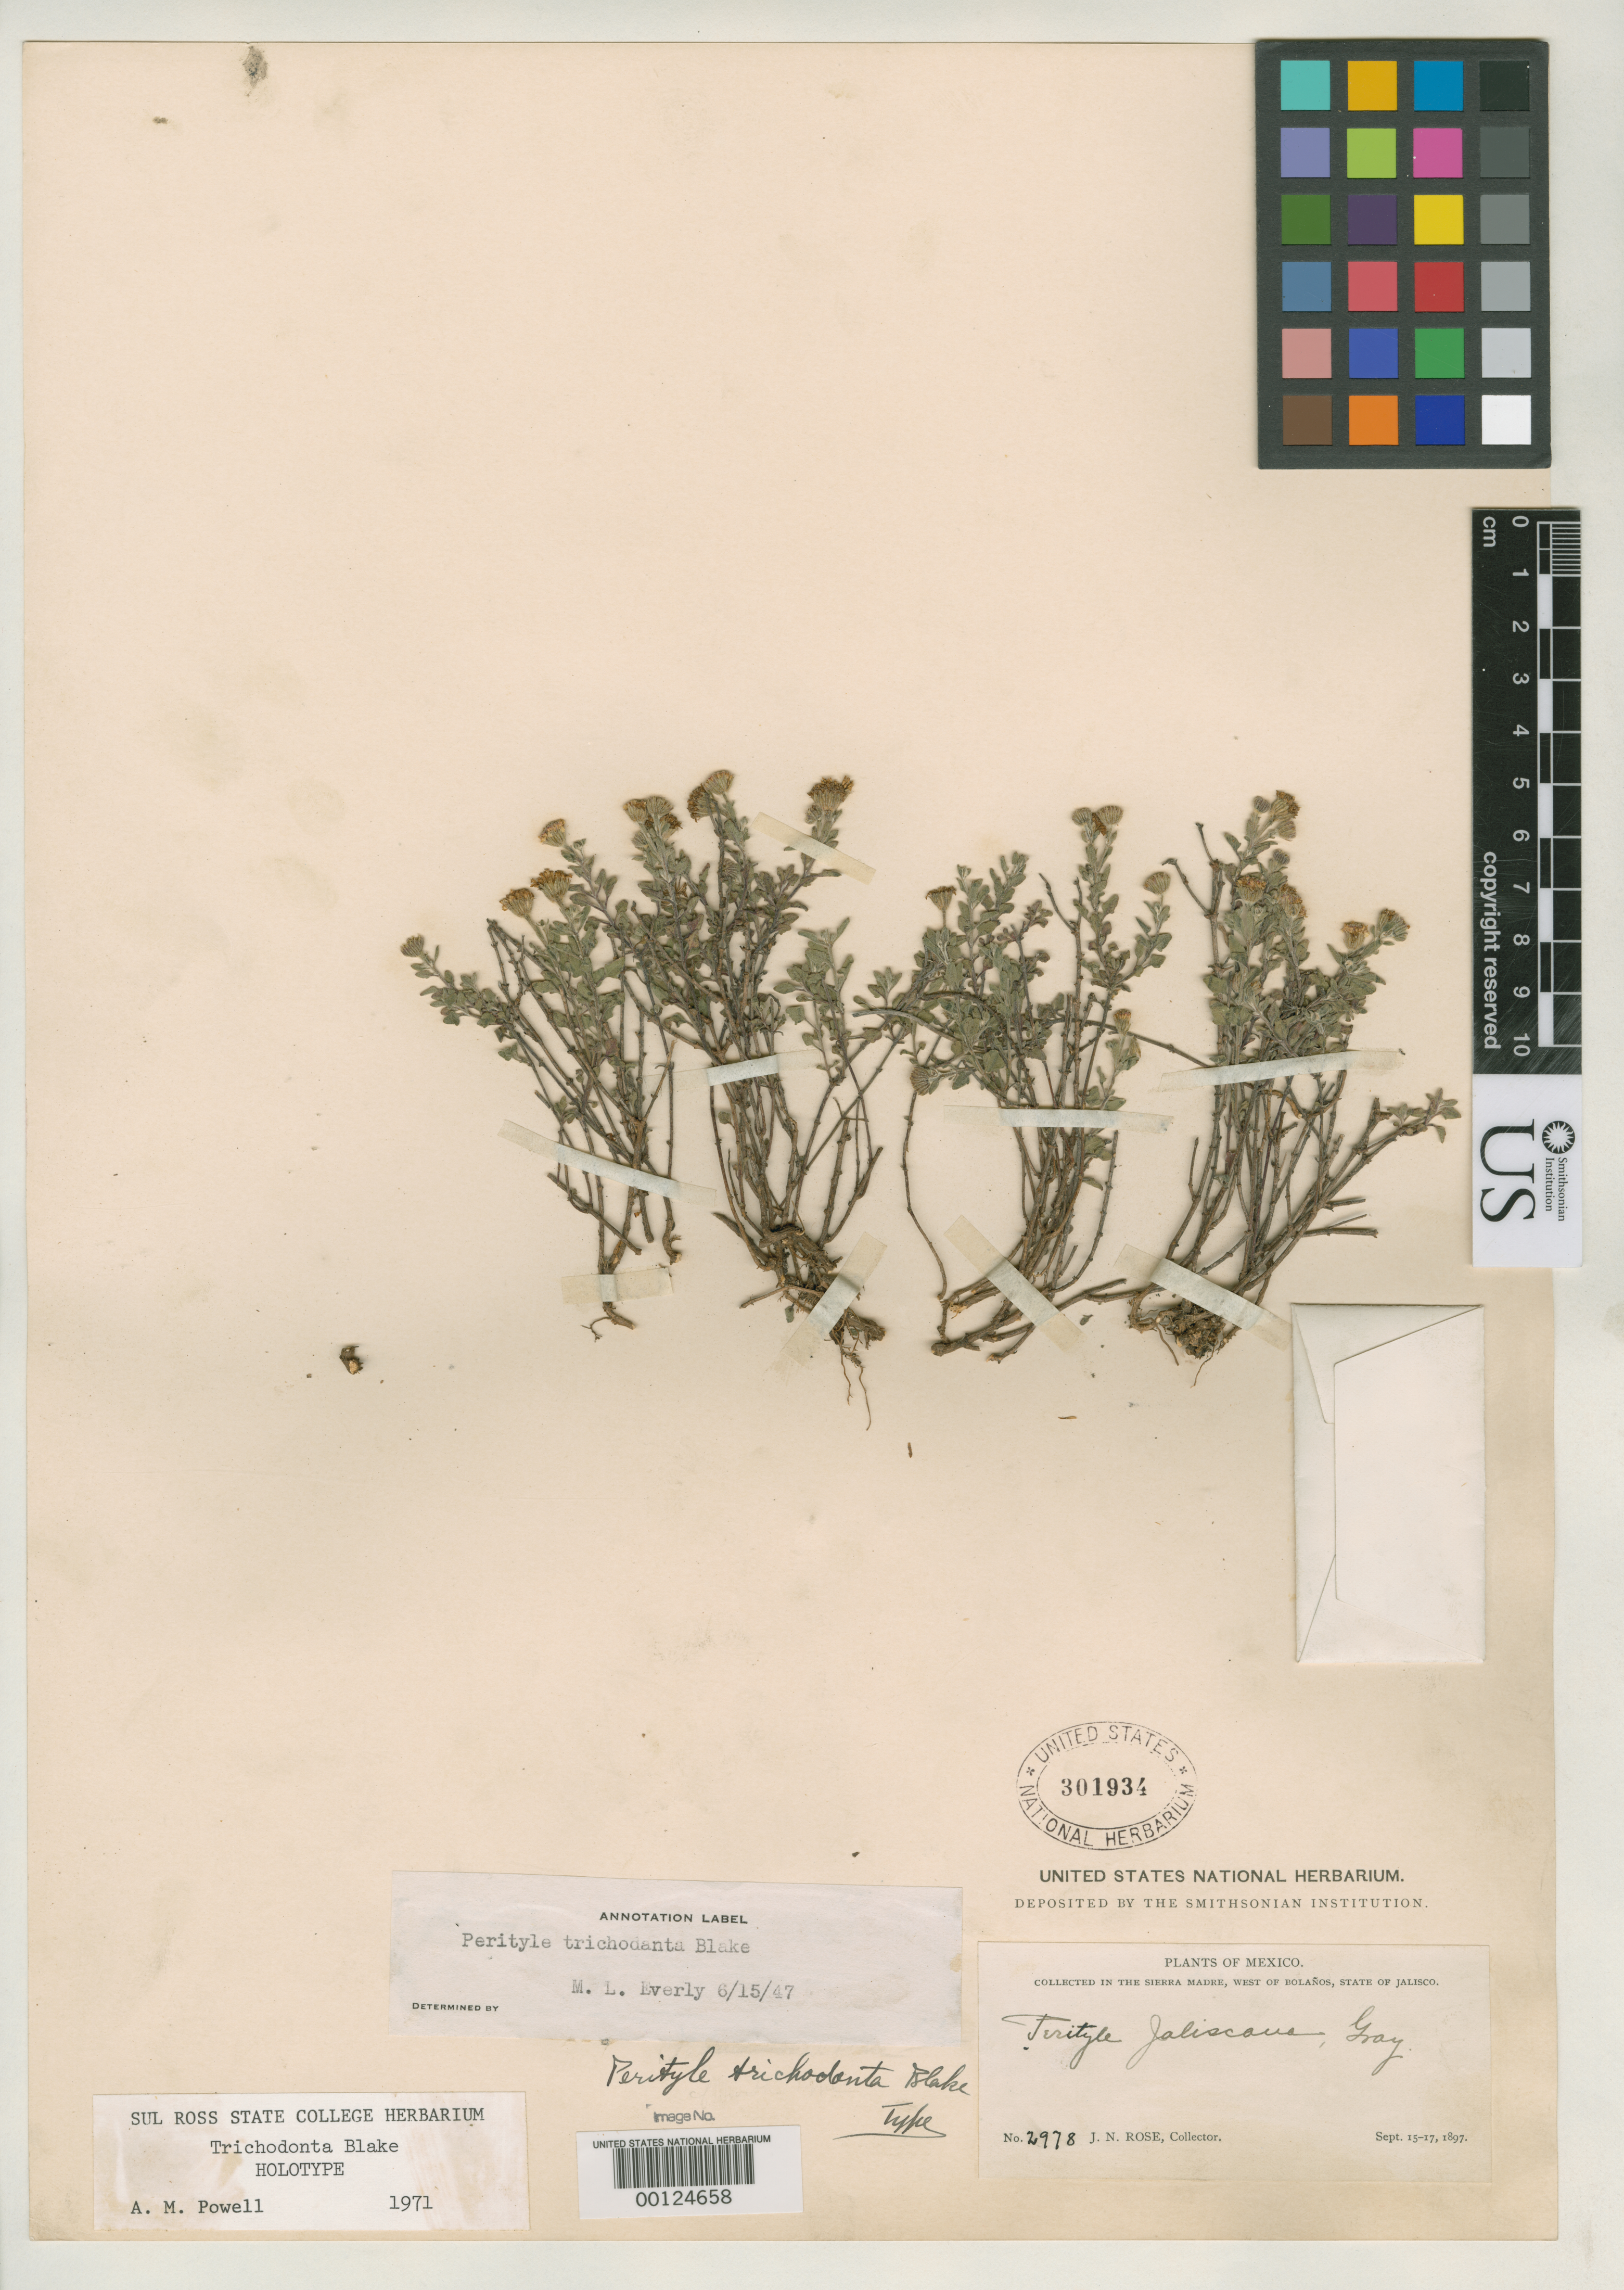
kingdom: Plantae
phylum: Tracheophyta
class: Magnoliopsida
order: Asterales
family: Asteraceae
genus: Perityle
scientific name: Perityle trichodonta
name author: S.F. Blake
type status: Holotype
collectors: J. N. Rose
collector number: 2978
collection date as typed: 15 Sep 1897 to 17 Sep 1897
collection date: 1897-09-15/1897-09-17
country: Mexico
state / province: Jalisco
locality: Sierra Madre, W of Bolanos.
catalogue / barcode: US 301934